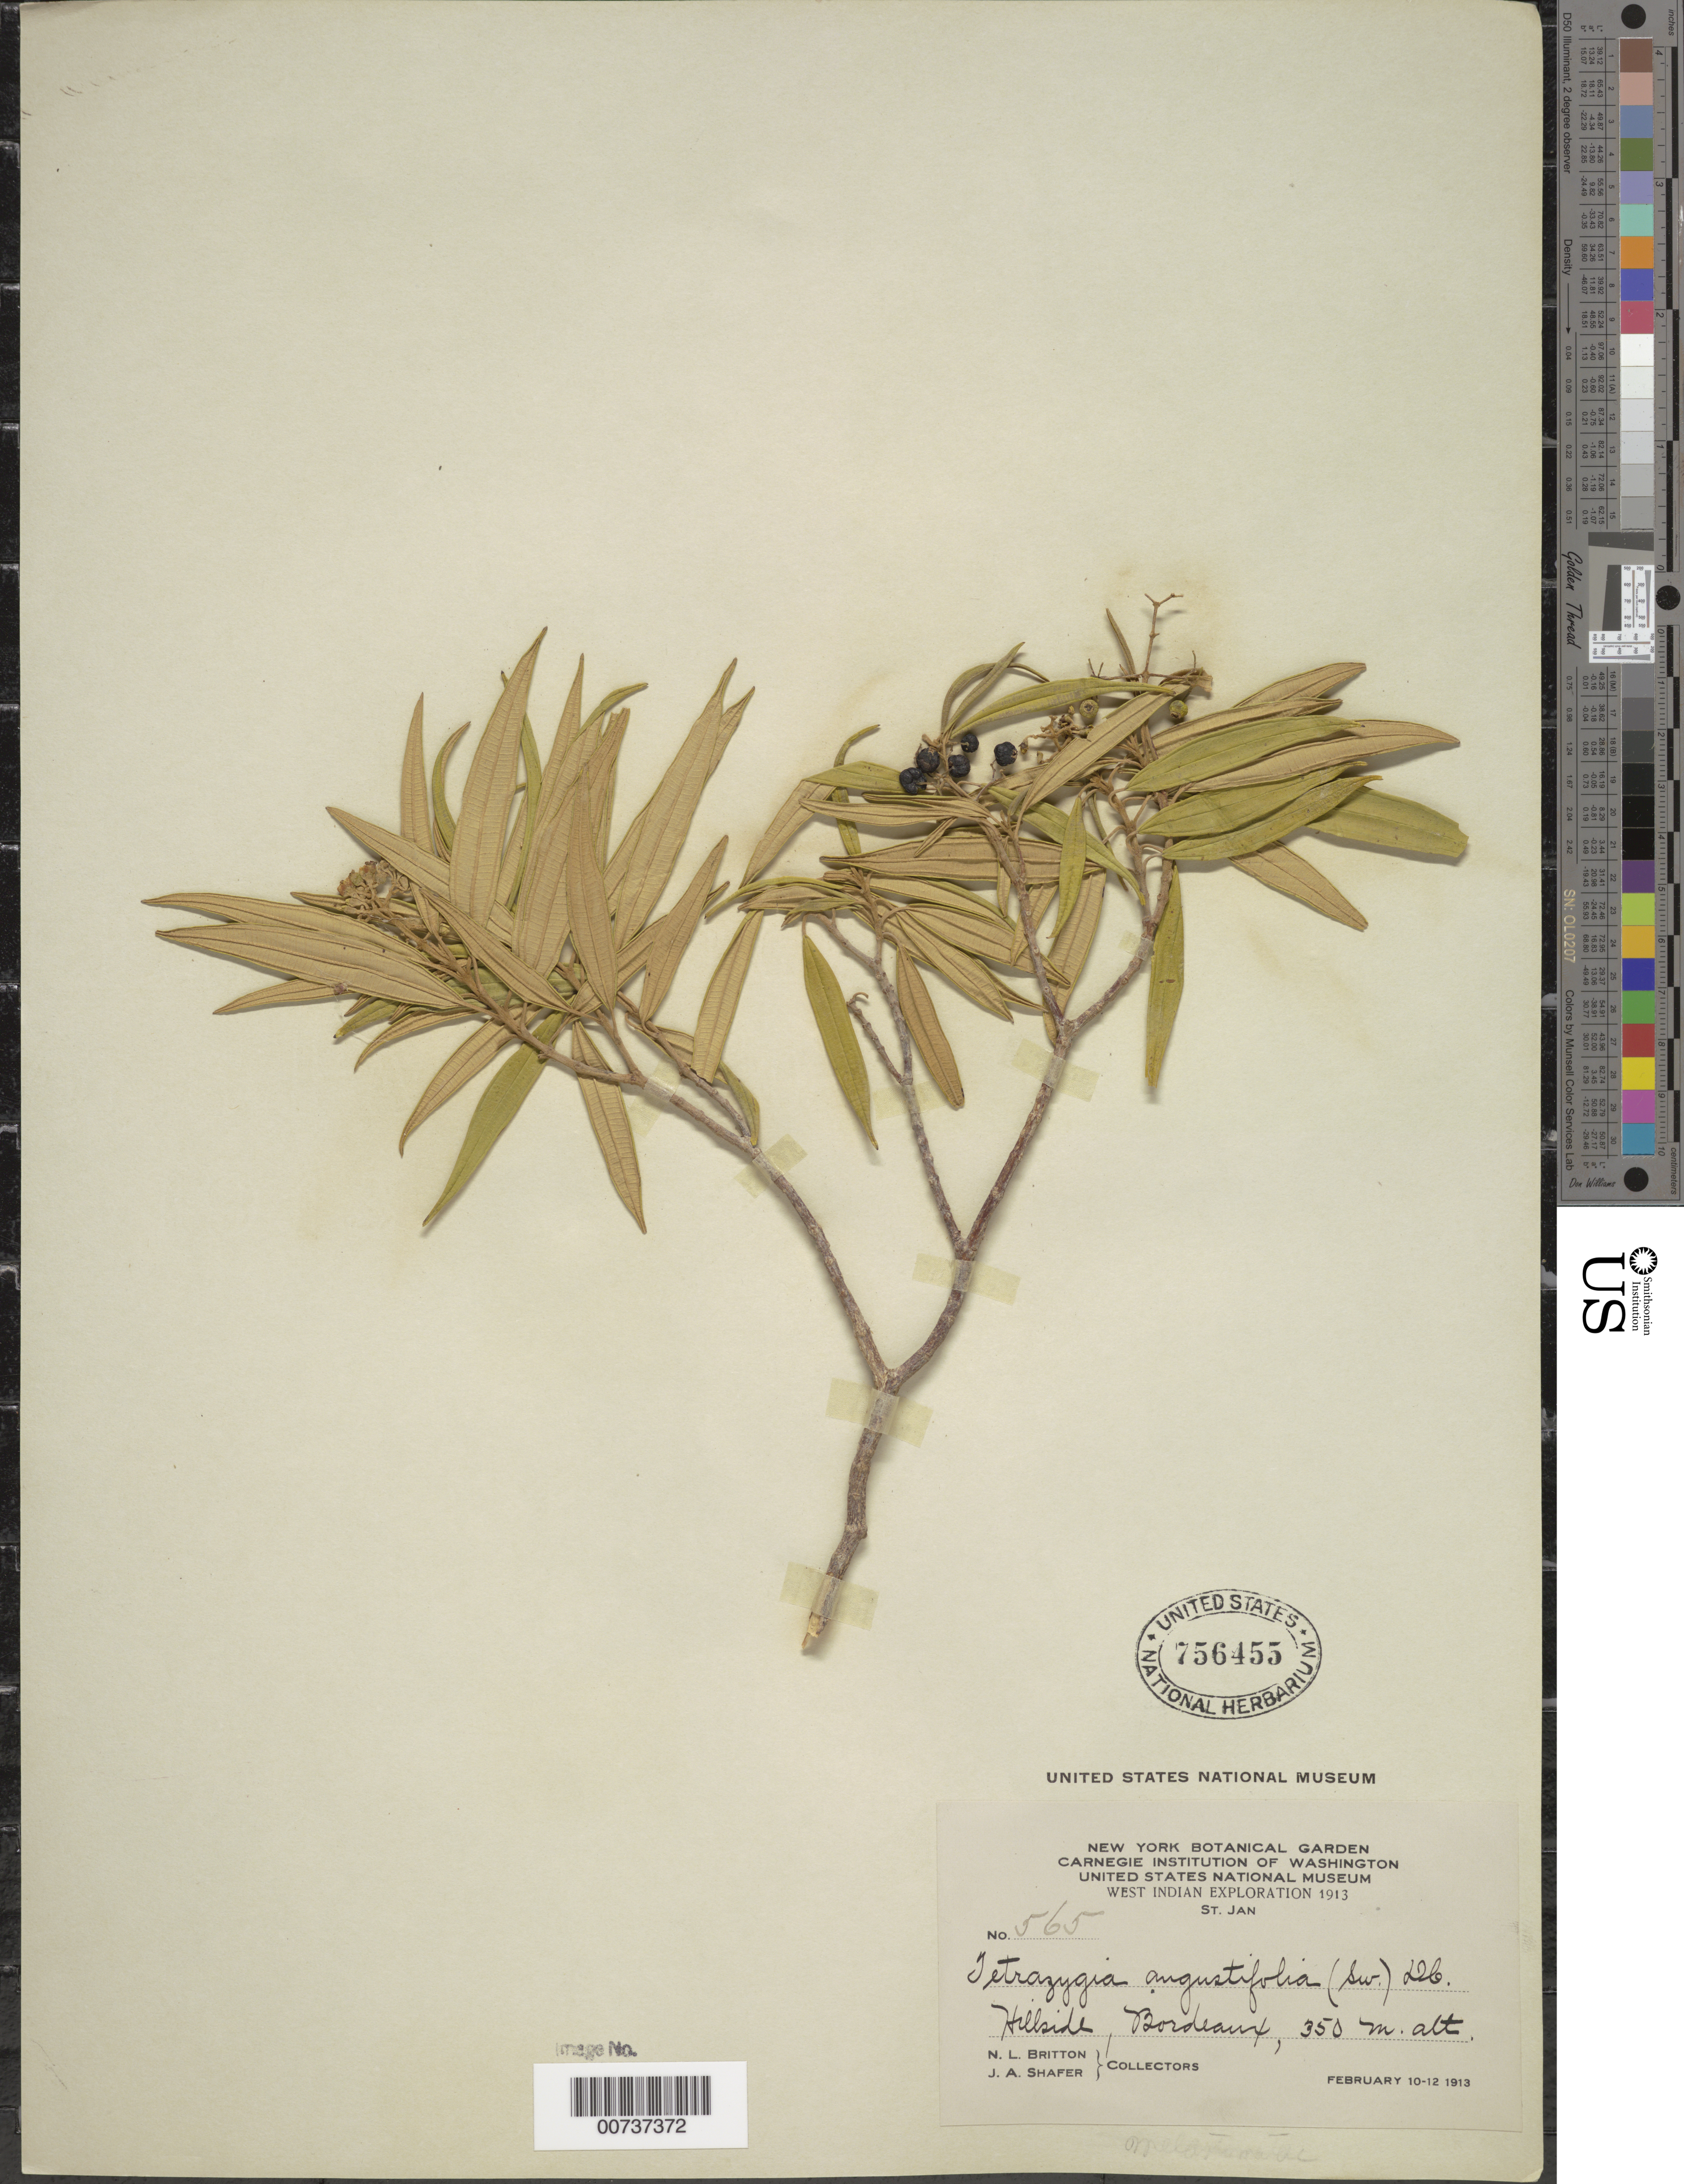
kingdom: Plantae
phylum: Tracheophyta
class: Magnoliopsida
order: Myrtales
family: Melastomataceae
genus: Tetrazygia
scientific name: Tetrazygia angustifolia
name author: (Sw.) DC.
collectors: N. Britton & J. A. Shafer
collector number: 565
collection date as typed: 10 Feb 1913 to 12 Feb 1913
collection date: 1913-02-10/1913-02-12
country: U.S. Virgin Islands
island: St. John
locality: Bordeaux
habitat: Hillside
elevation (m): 350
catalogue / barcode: US 756455